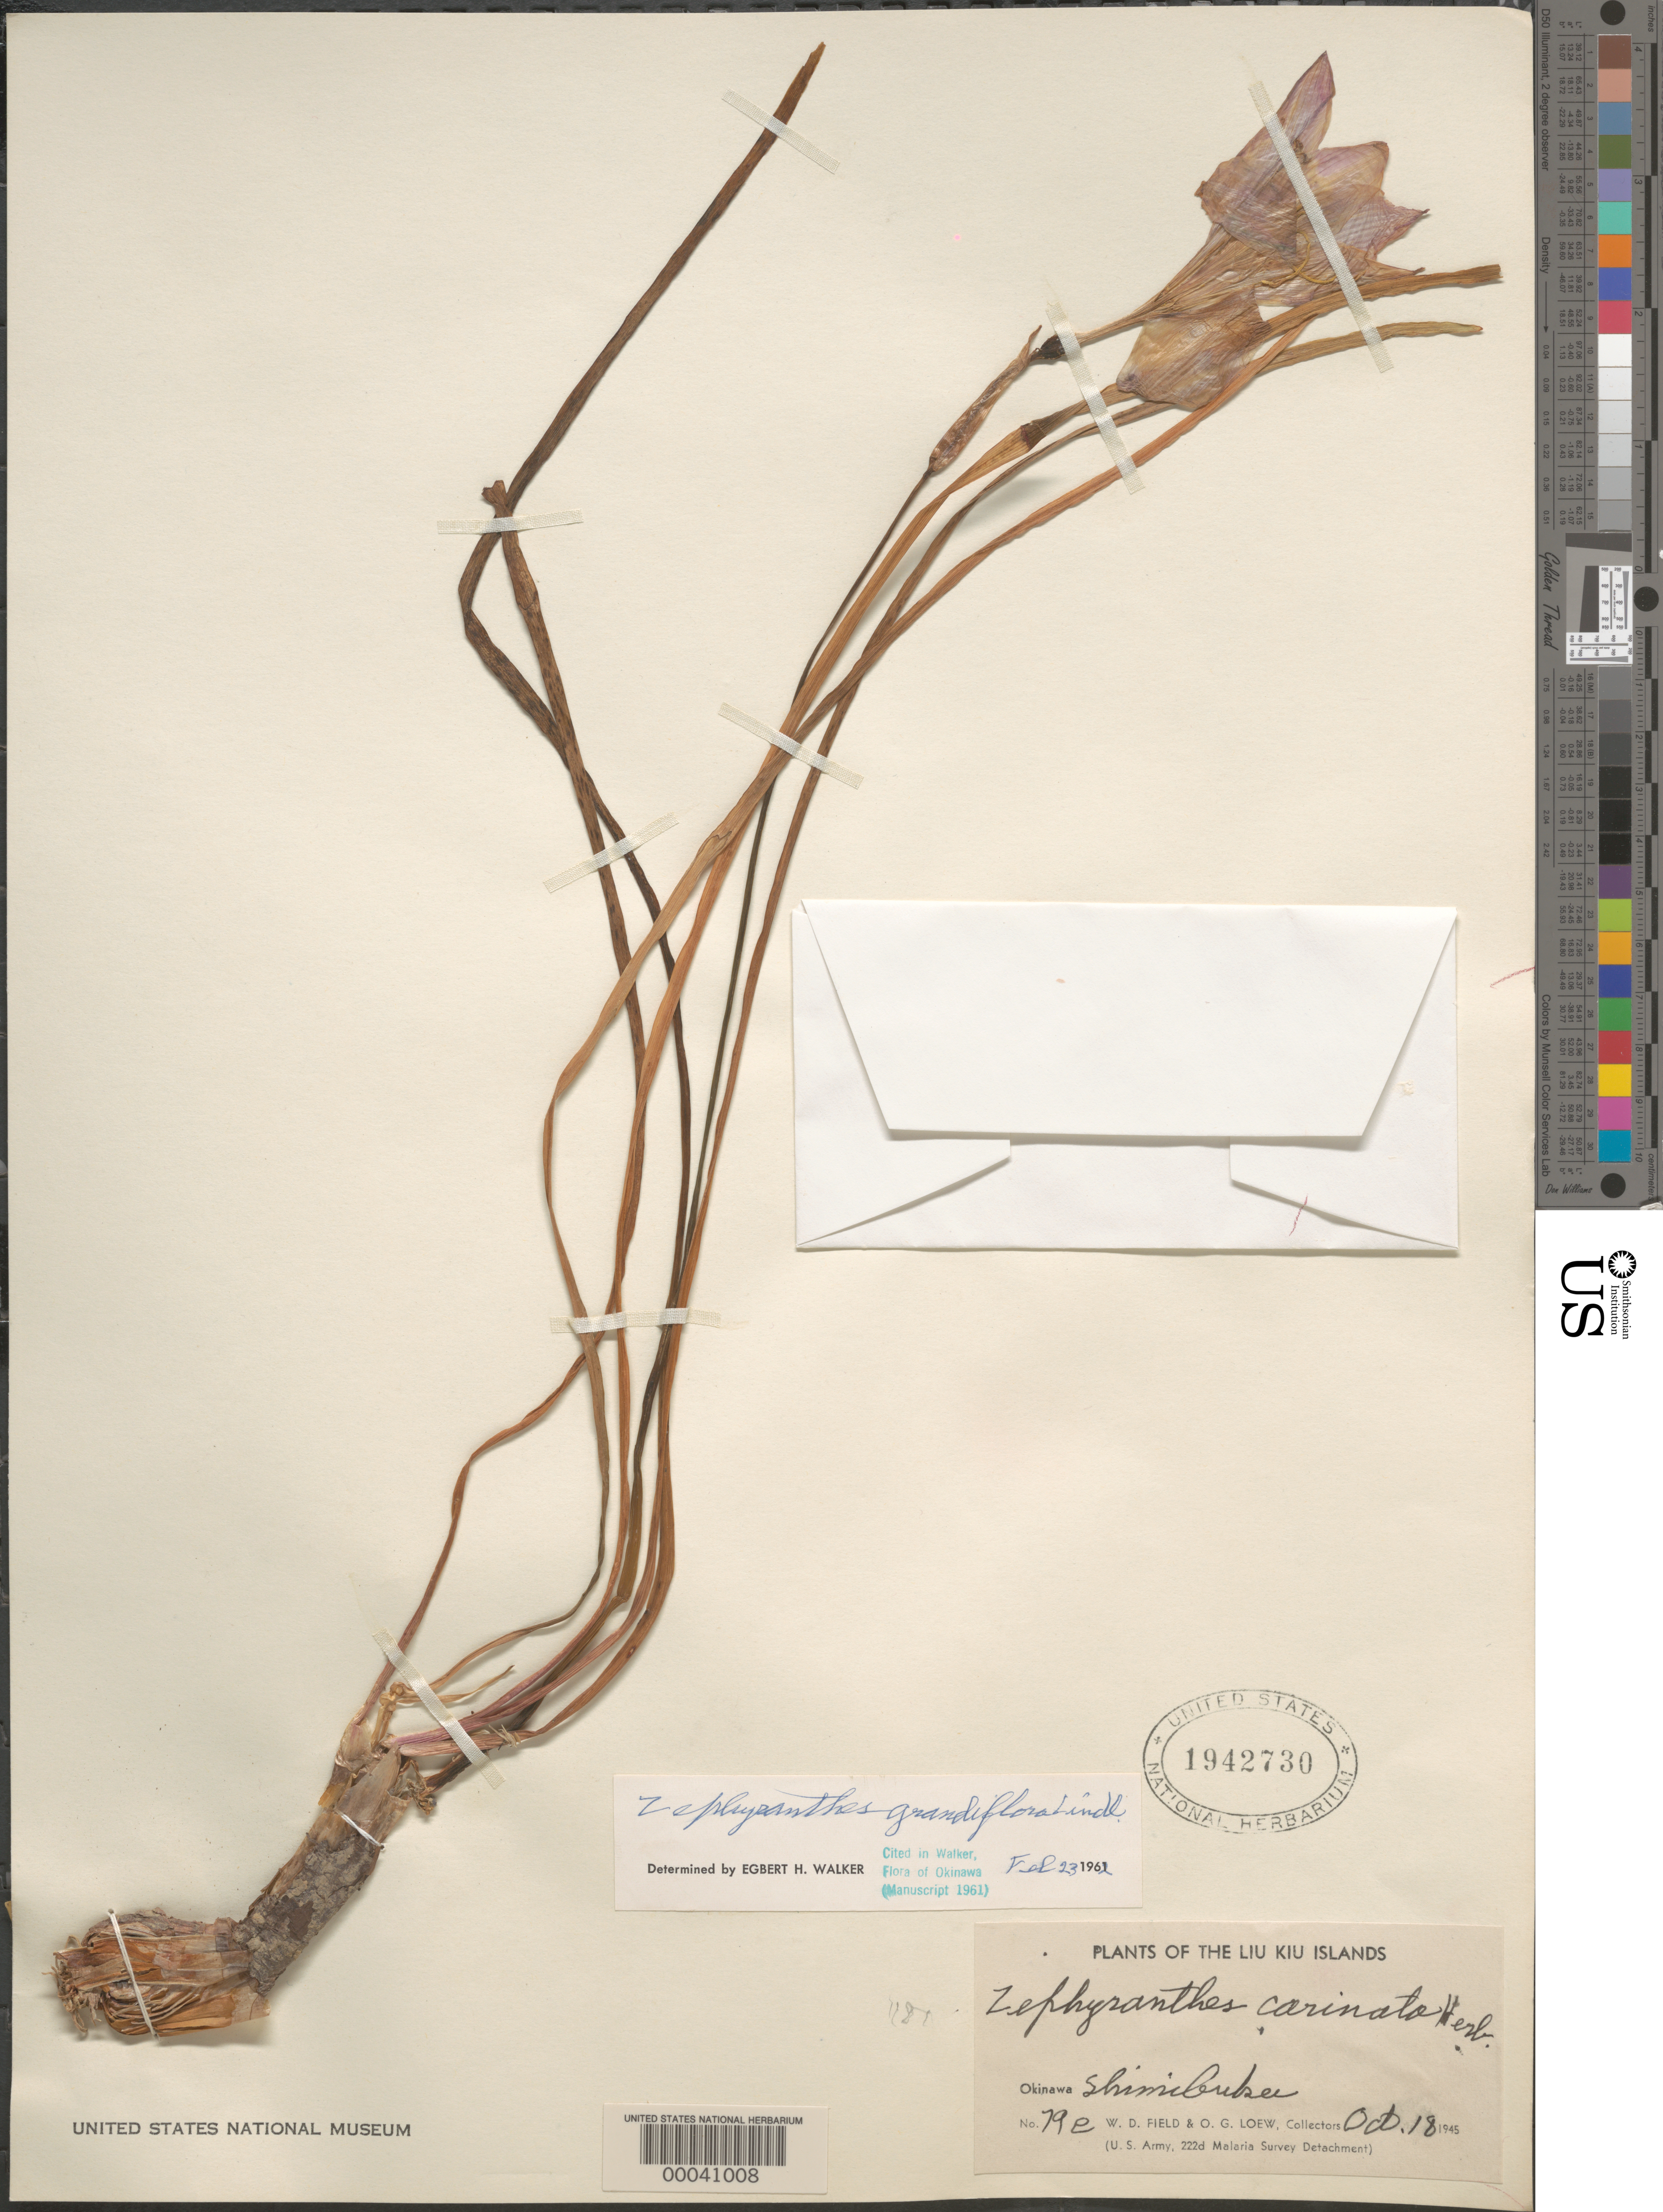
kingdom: Plantae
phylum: Tracheophyta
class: Liliopsida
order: Asparagales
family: Amaryllidaceae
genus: Zephyranthes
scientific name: Zephyranthes grandiflora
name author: Lindl.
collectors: W. D. Field & O. G. Loew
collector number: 79e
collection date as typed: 18 Oct 1945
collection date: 1945-10-18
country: Japan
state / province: Okinawa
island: Okinawa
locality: Shimibuku [Okinawa Is.]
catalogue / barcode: US 1942730